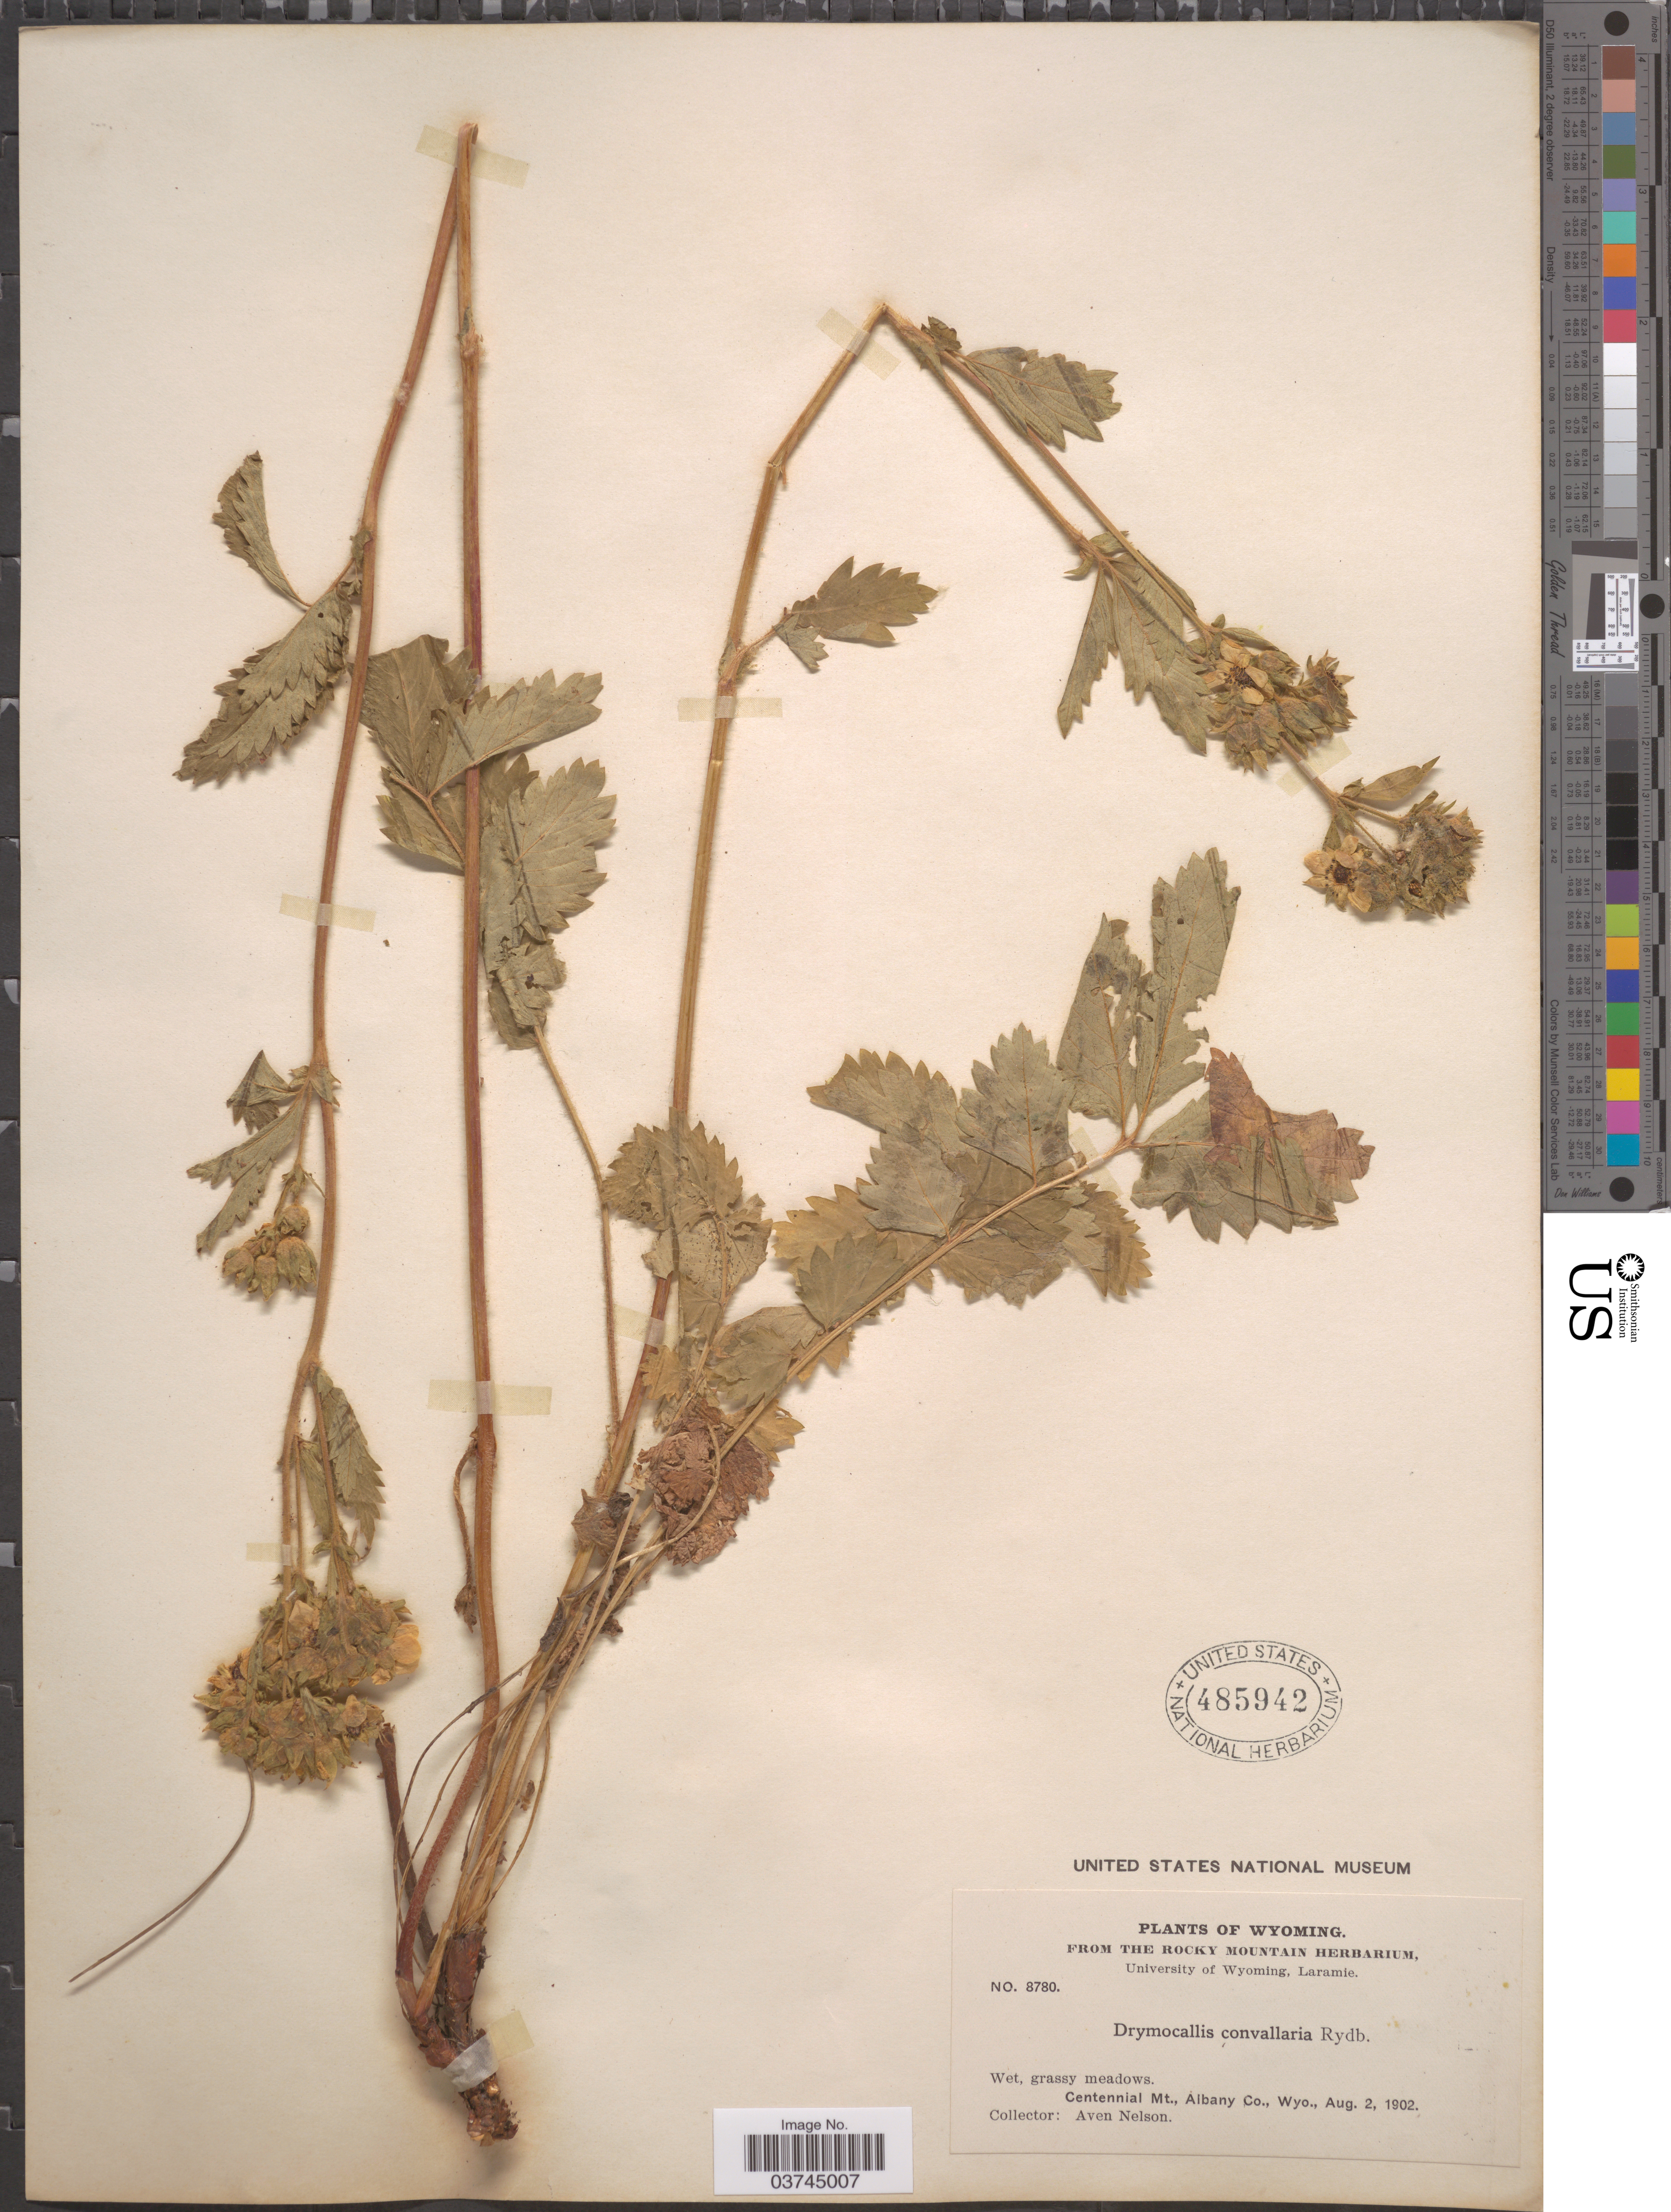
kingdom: Plantae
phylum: Tracheophyta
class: Magnoliopsida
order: Rosales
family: Rosaceae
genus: Drymocallis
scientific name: Drymocallis convallaria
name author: (Rydb.) Rydb.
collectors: A. Nelson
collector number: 8780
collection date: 1902-08-02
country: United States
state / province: Wyoming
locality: Centennial Mt., Albany Co.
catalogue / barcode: US 485942